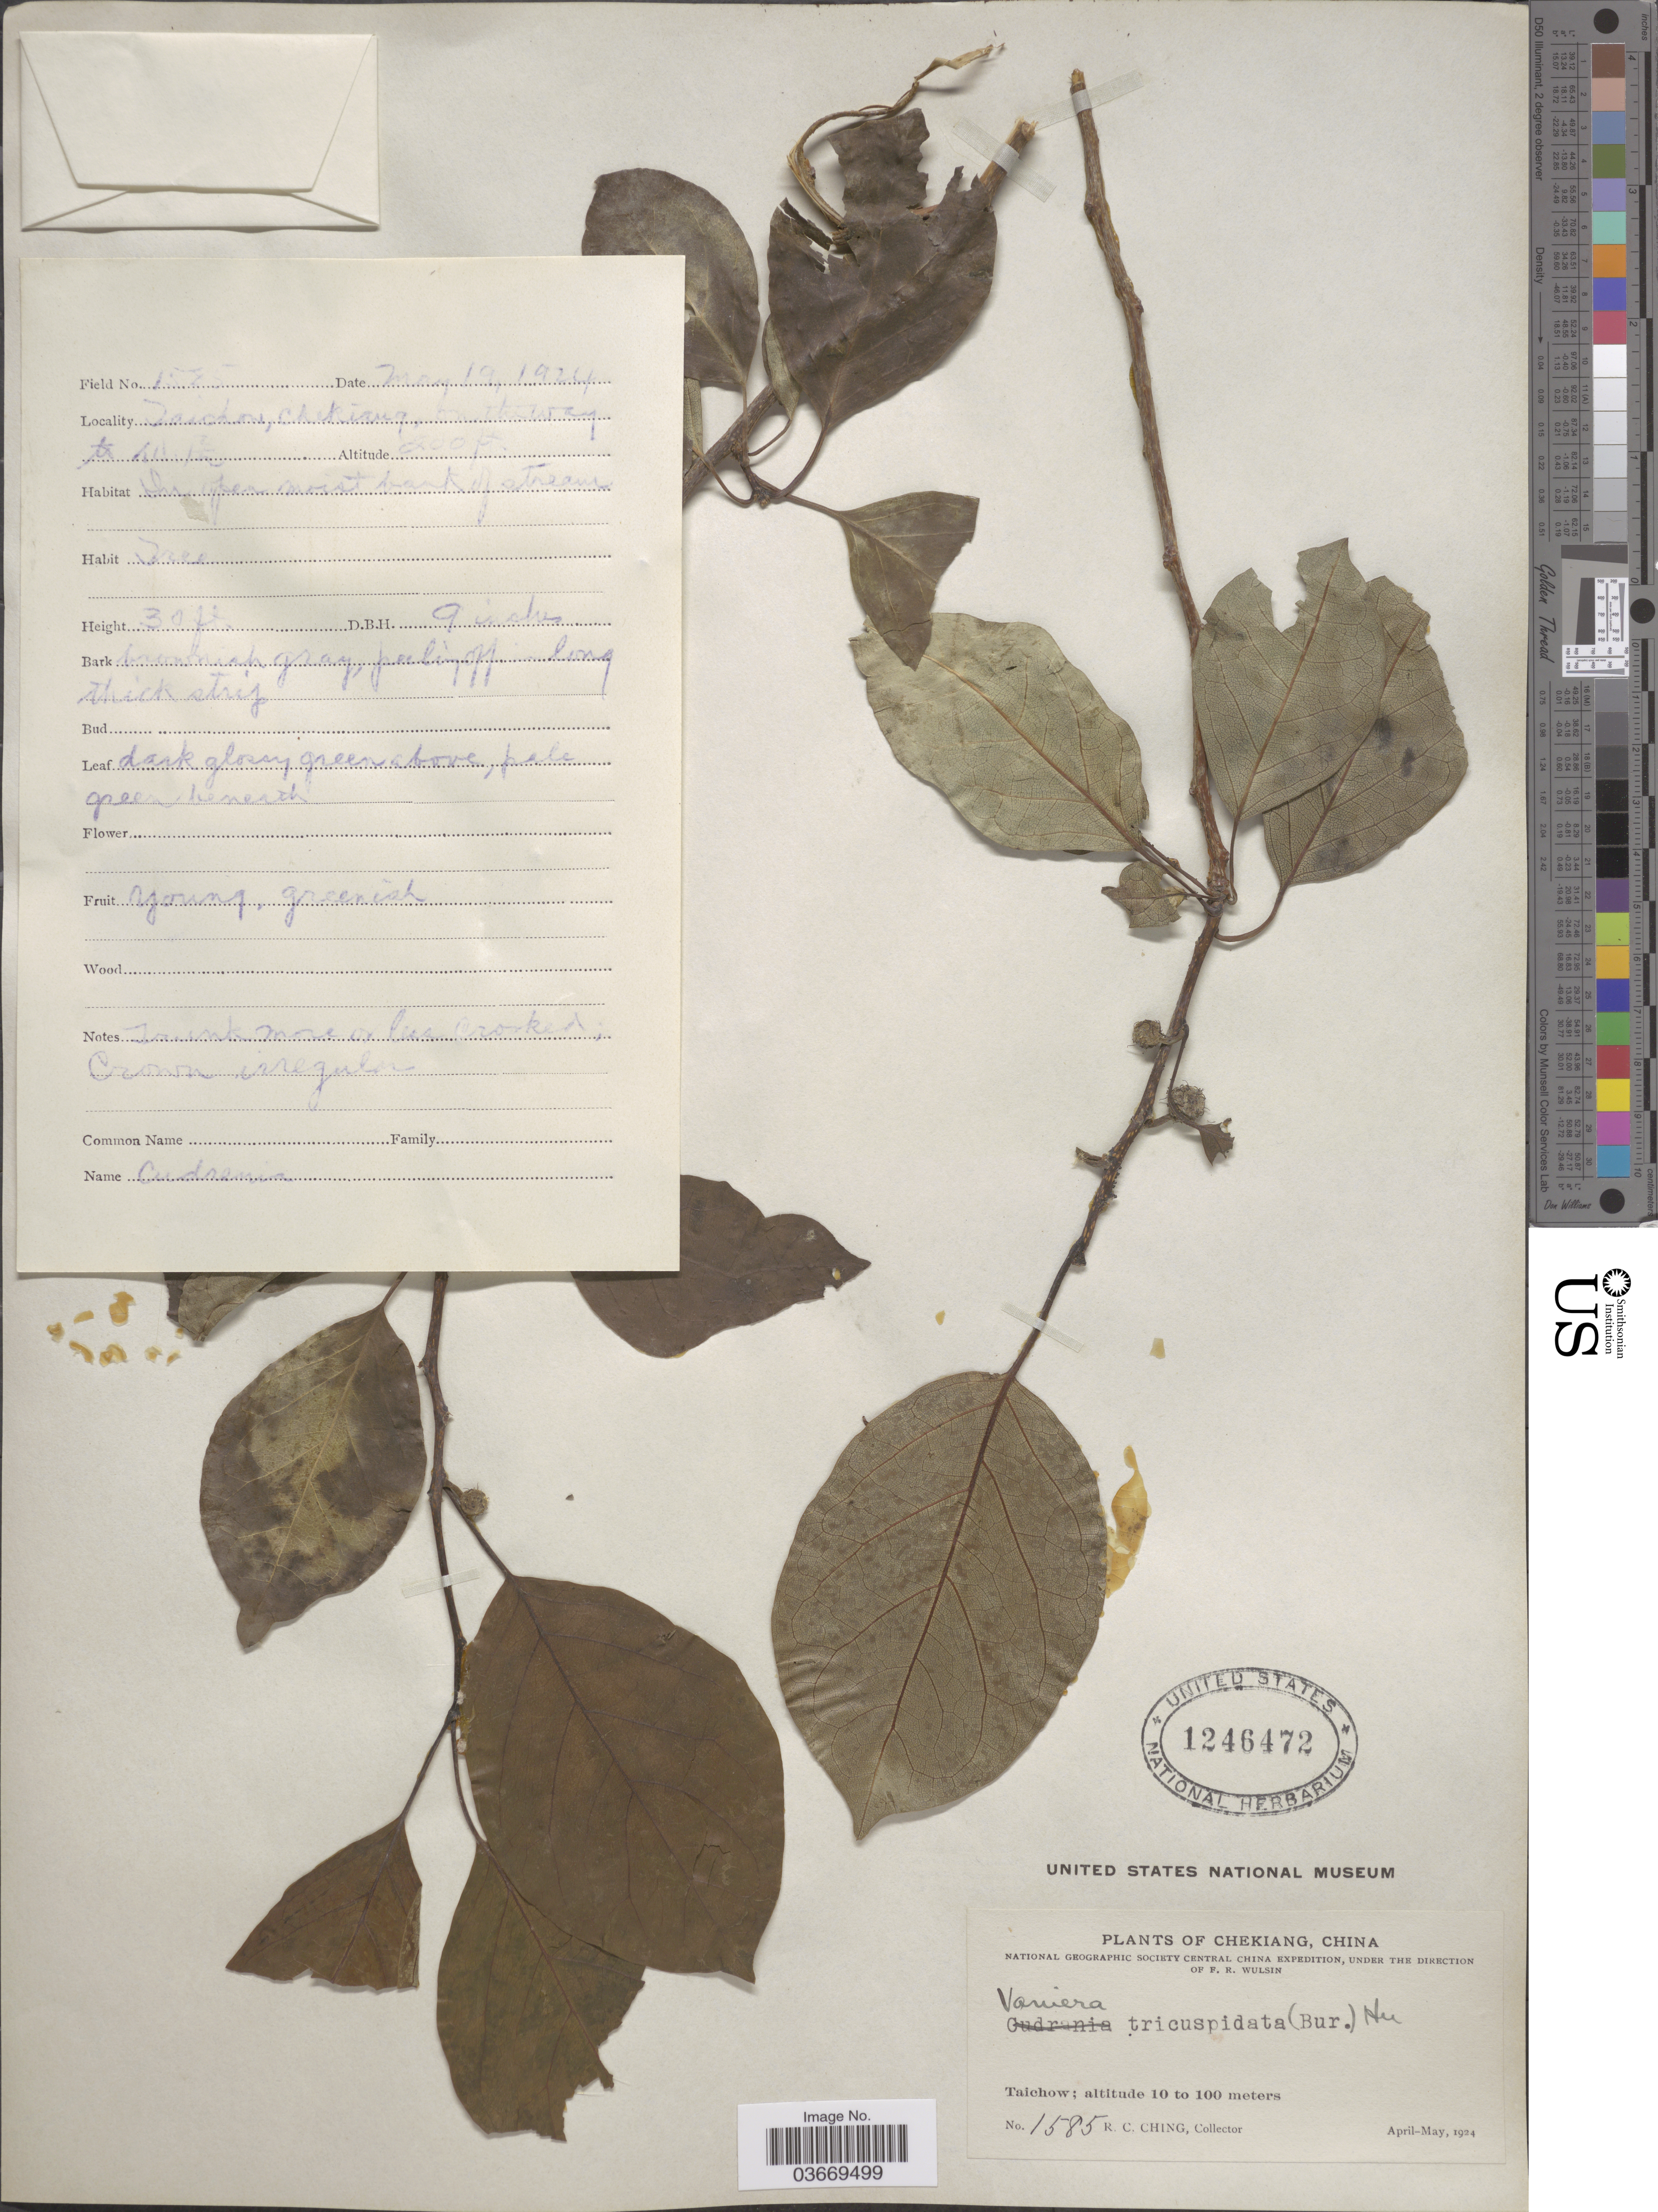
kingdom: Plantae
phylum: Tracheophyta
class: Magnoliopsida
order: Rosales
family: Moraceae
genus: Maclura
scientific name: Maclura tricuspidata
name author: Carrière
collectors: R. C. Ching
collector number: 1585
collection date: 1924-05-19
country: China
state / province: Zhejiang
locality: Chekiang. Taichow !.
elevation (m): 61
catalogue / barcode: US 1246472